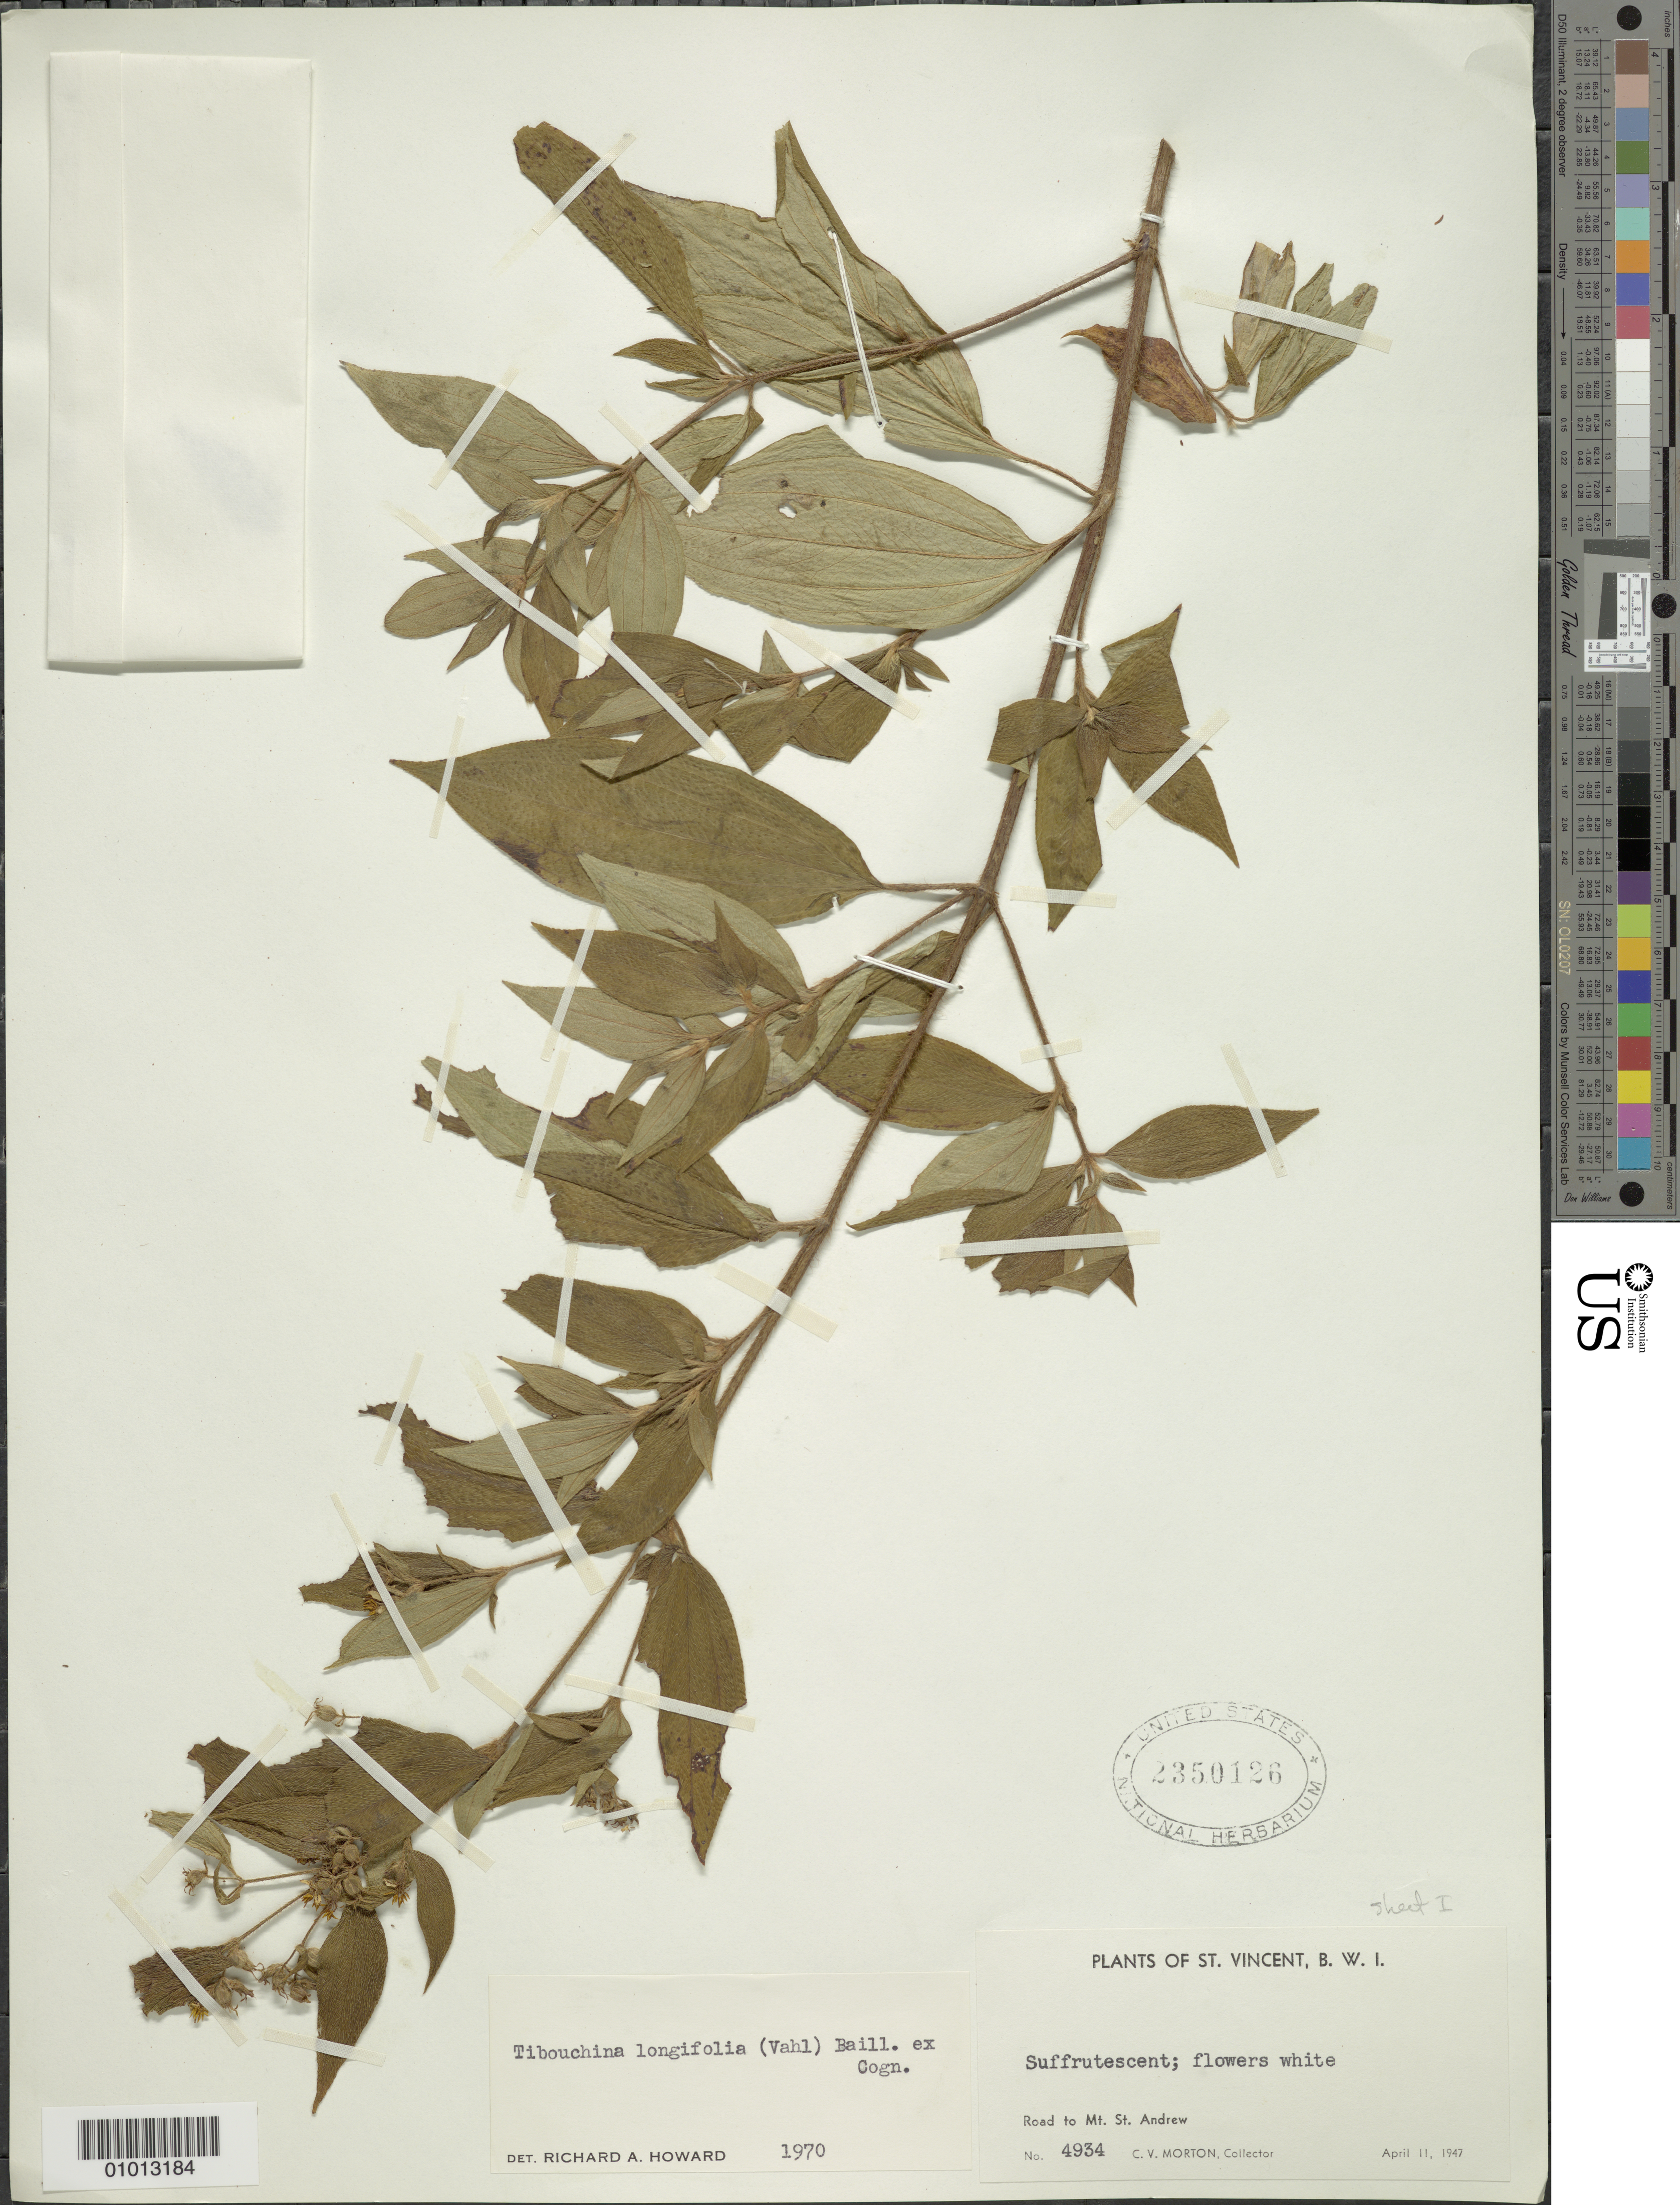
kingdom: Plantae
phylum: Tracheophyta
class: Magnoliopsida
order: Myrtales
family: Melastomataceae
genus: Chaetogastra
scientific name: Chaetogastra longifolia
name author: (Vahl) DC.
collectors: C. V. Morton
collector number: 4934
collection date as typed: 11 Apr 1947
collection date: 1947-04-11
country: St. Vincent - Grenadines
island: St. Vincent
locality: Road to Mt. St. Andrew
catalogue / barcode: US 2350126